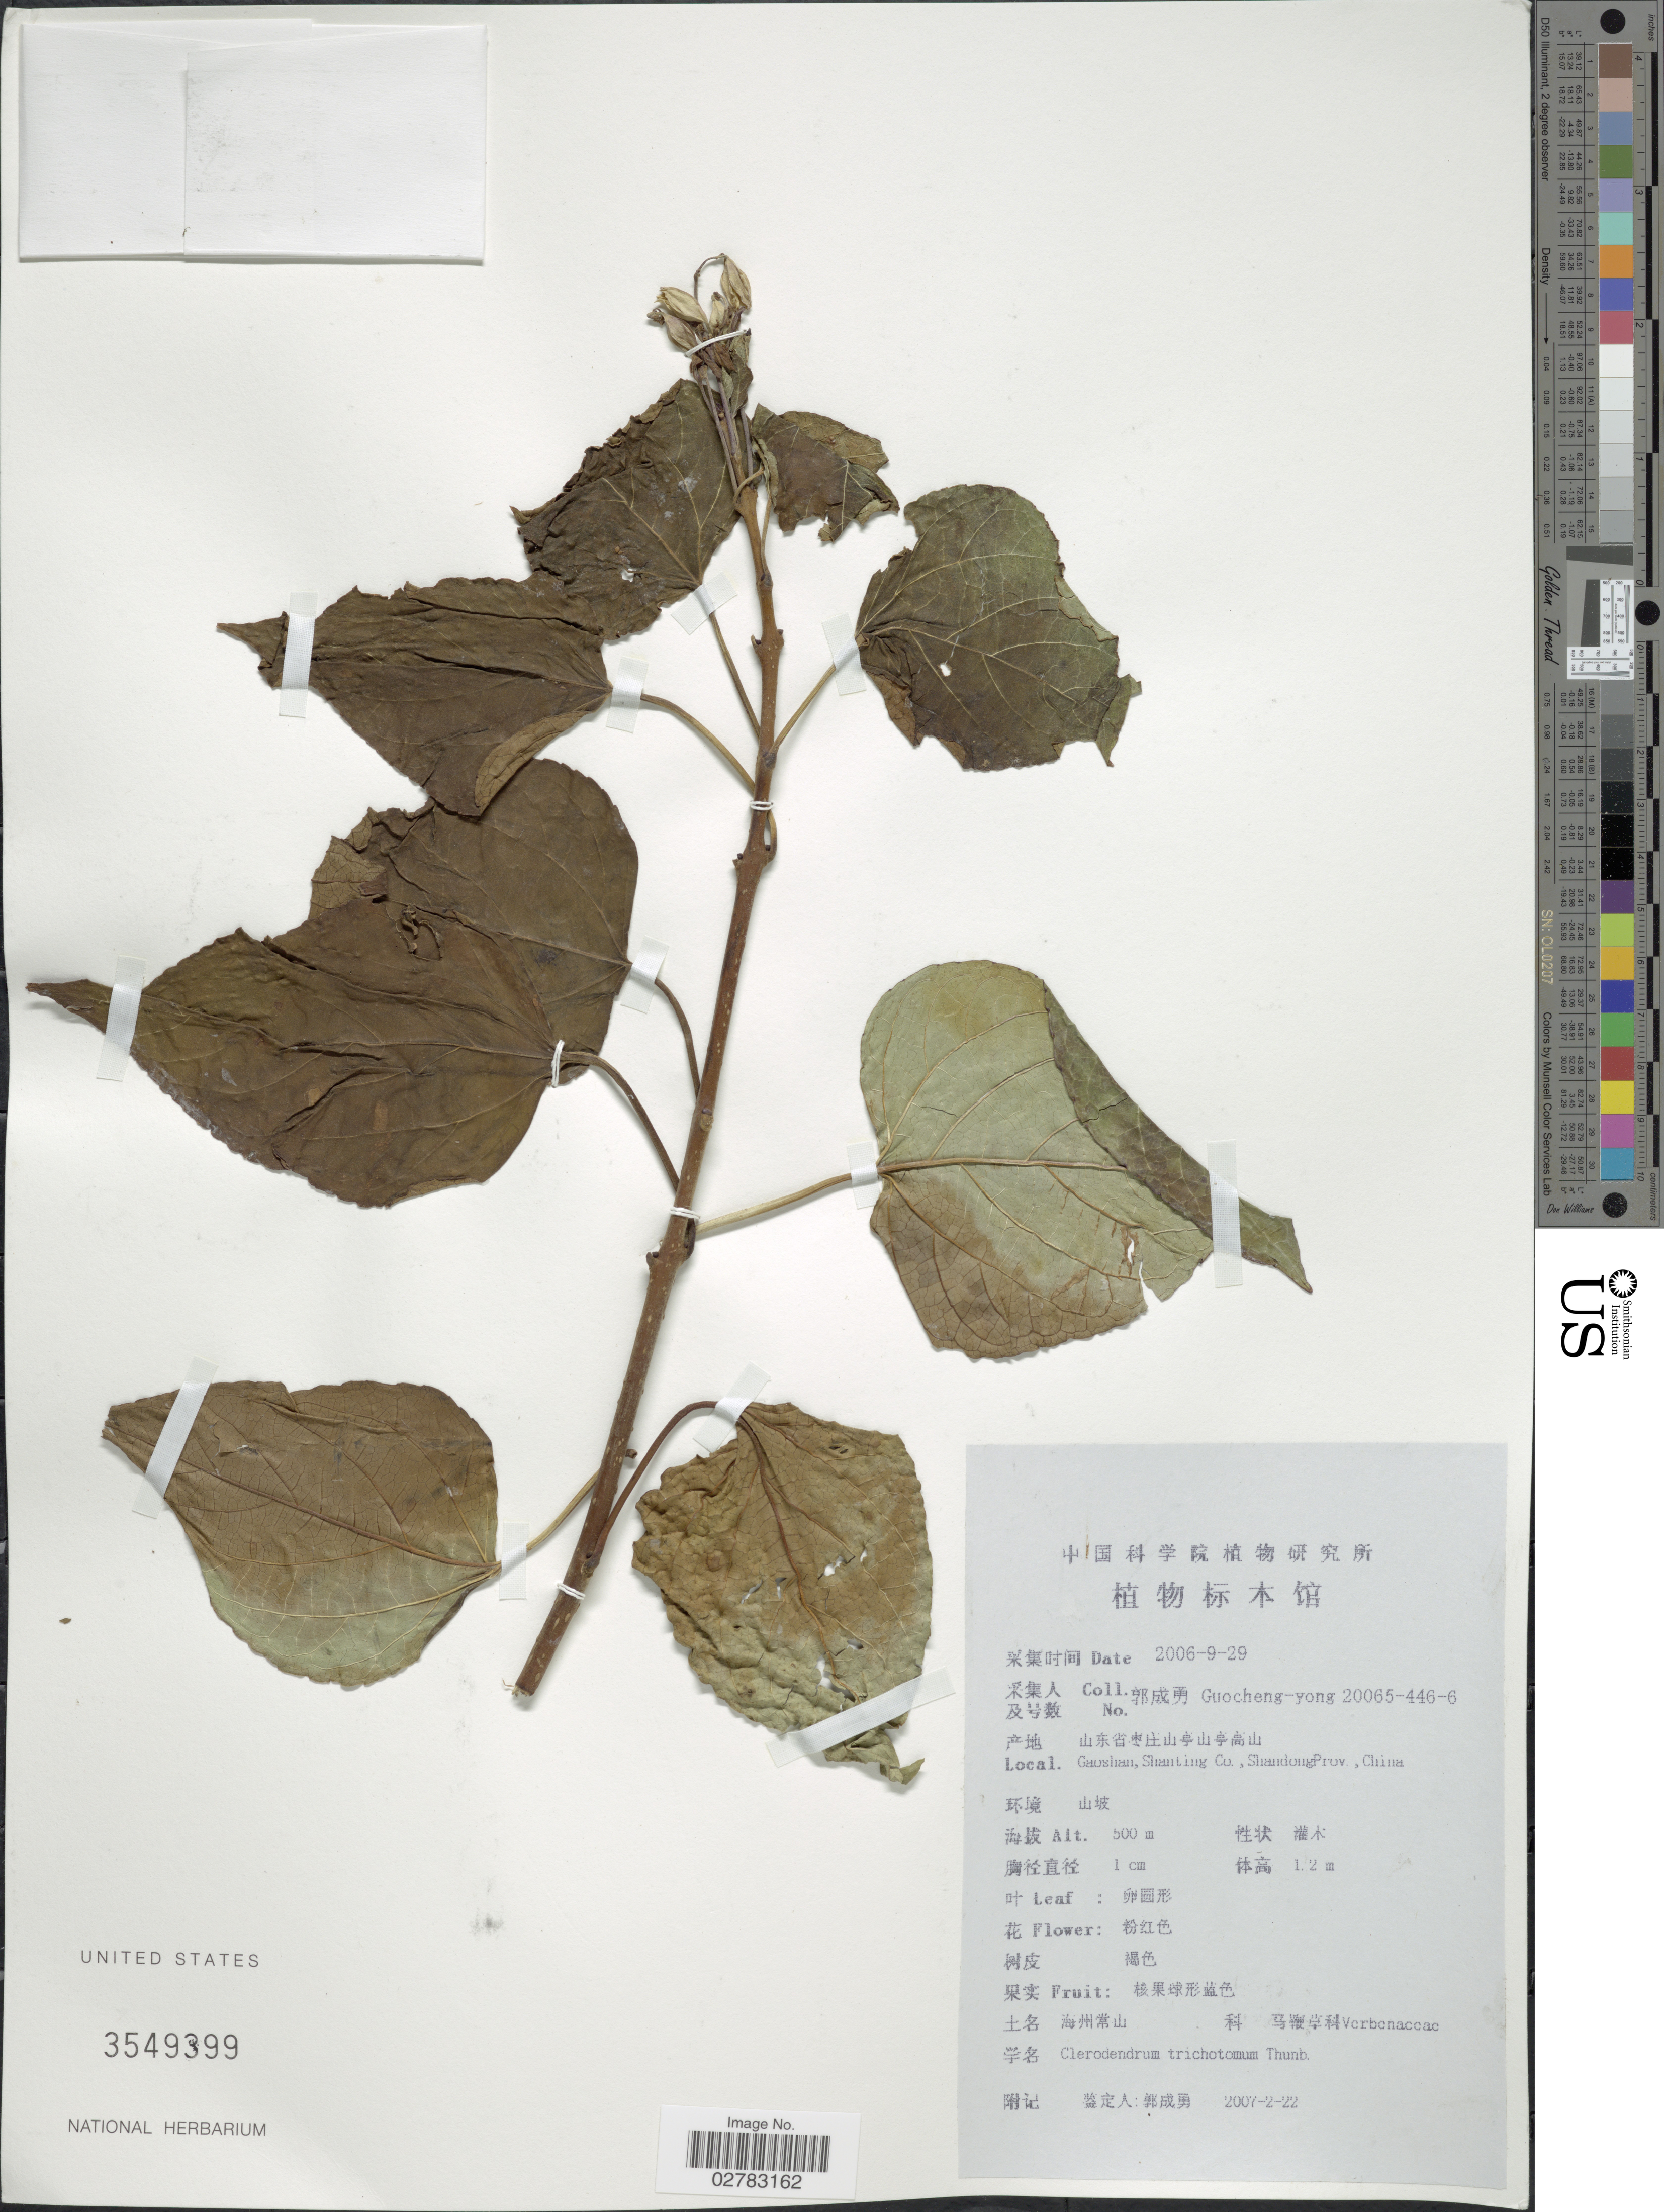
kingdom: Plantae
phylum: Tracheophyta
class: Magnoliopsida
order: Lamiales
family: Lamiaceae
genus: Clerodendrum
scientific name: Clerodendrum trichotomum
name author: Thunb.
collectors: Guo cheng-yong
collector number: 20065-446-6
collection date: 2006-09-29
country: China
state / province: Shandong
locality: Gaoshan, Shanting Co.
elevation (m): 500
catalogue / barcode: US 3549399